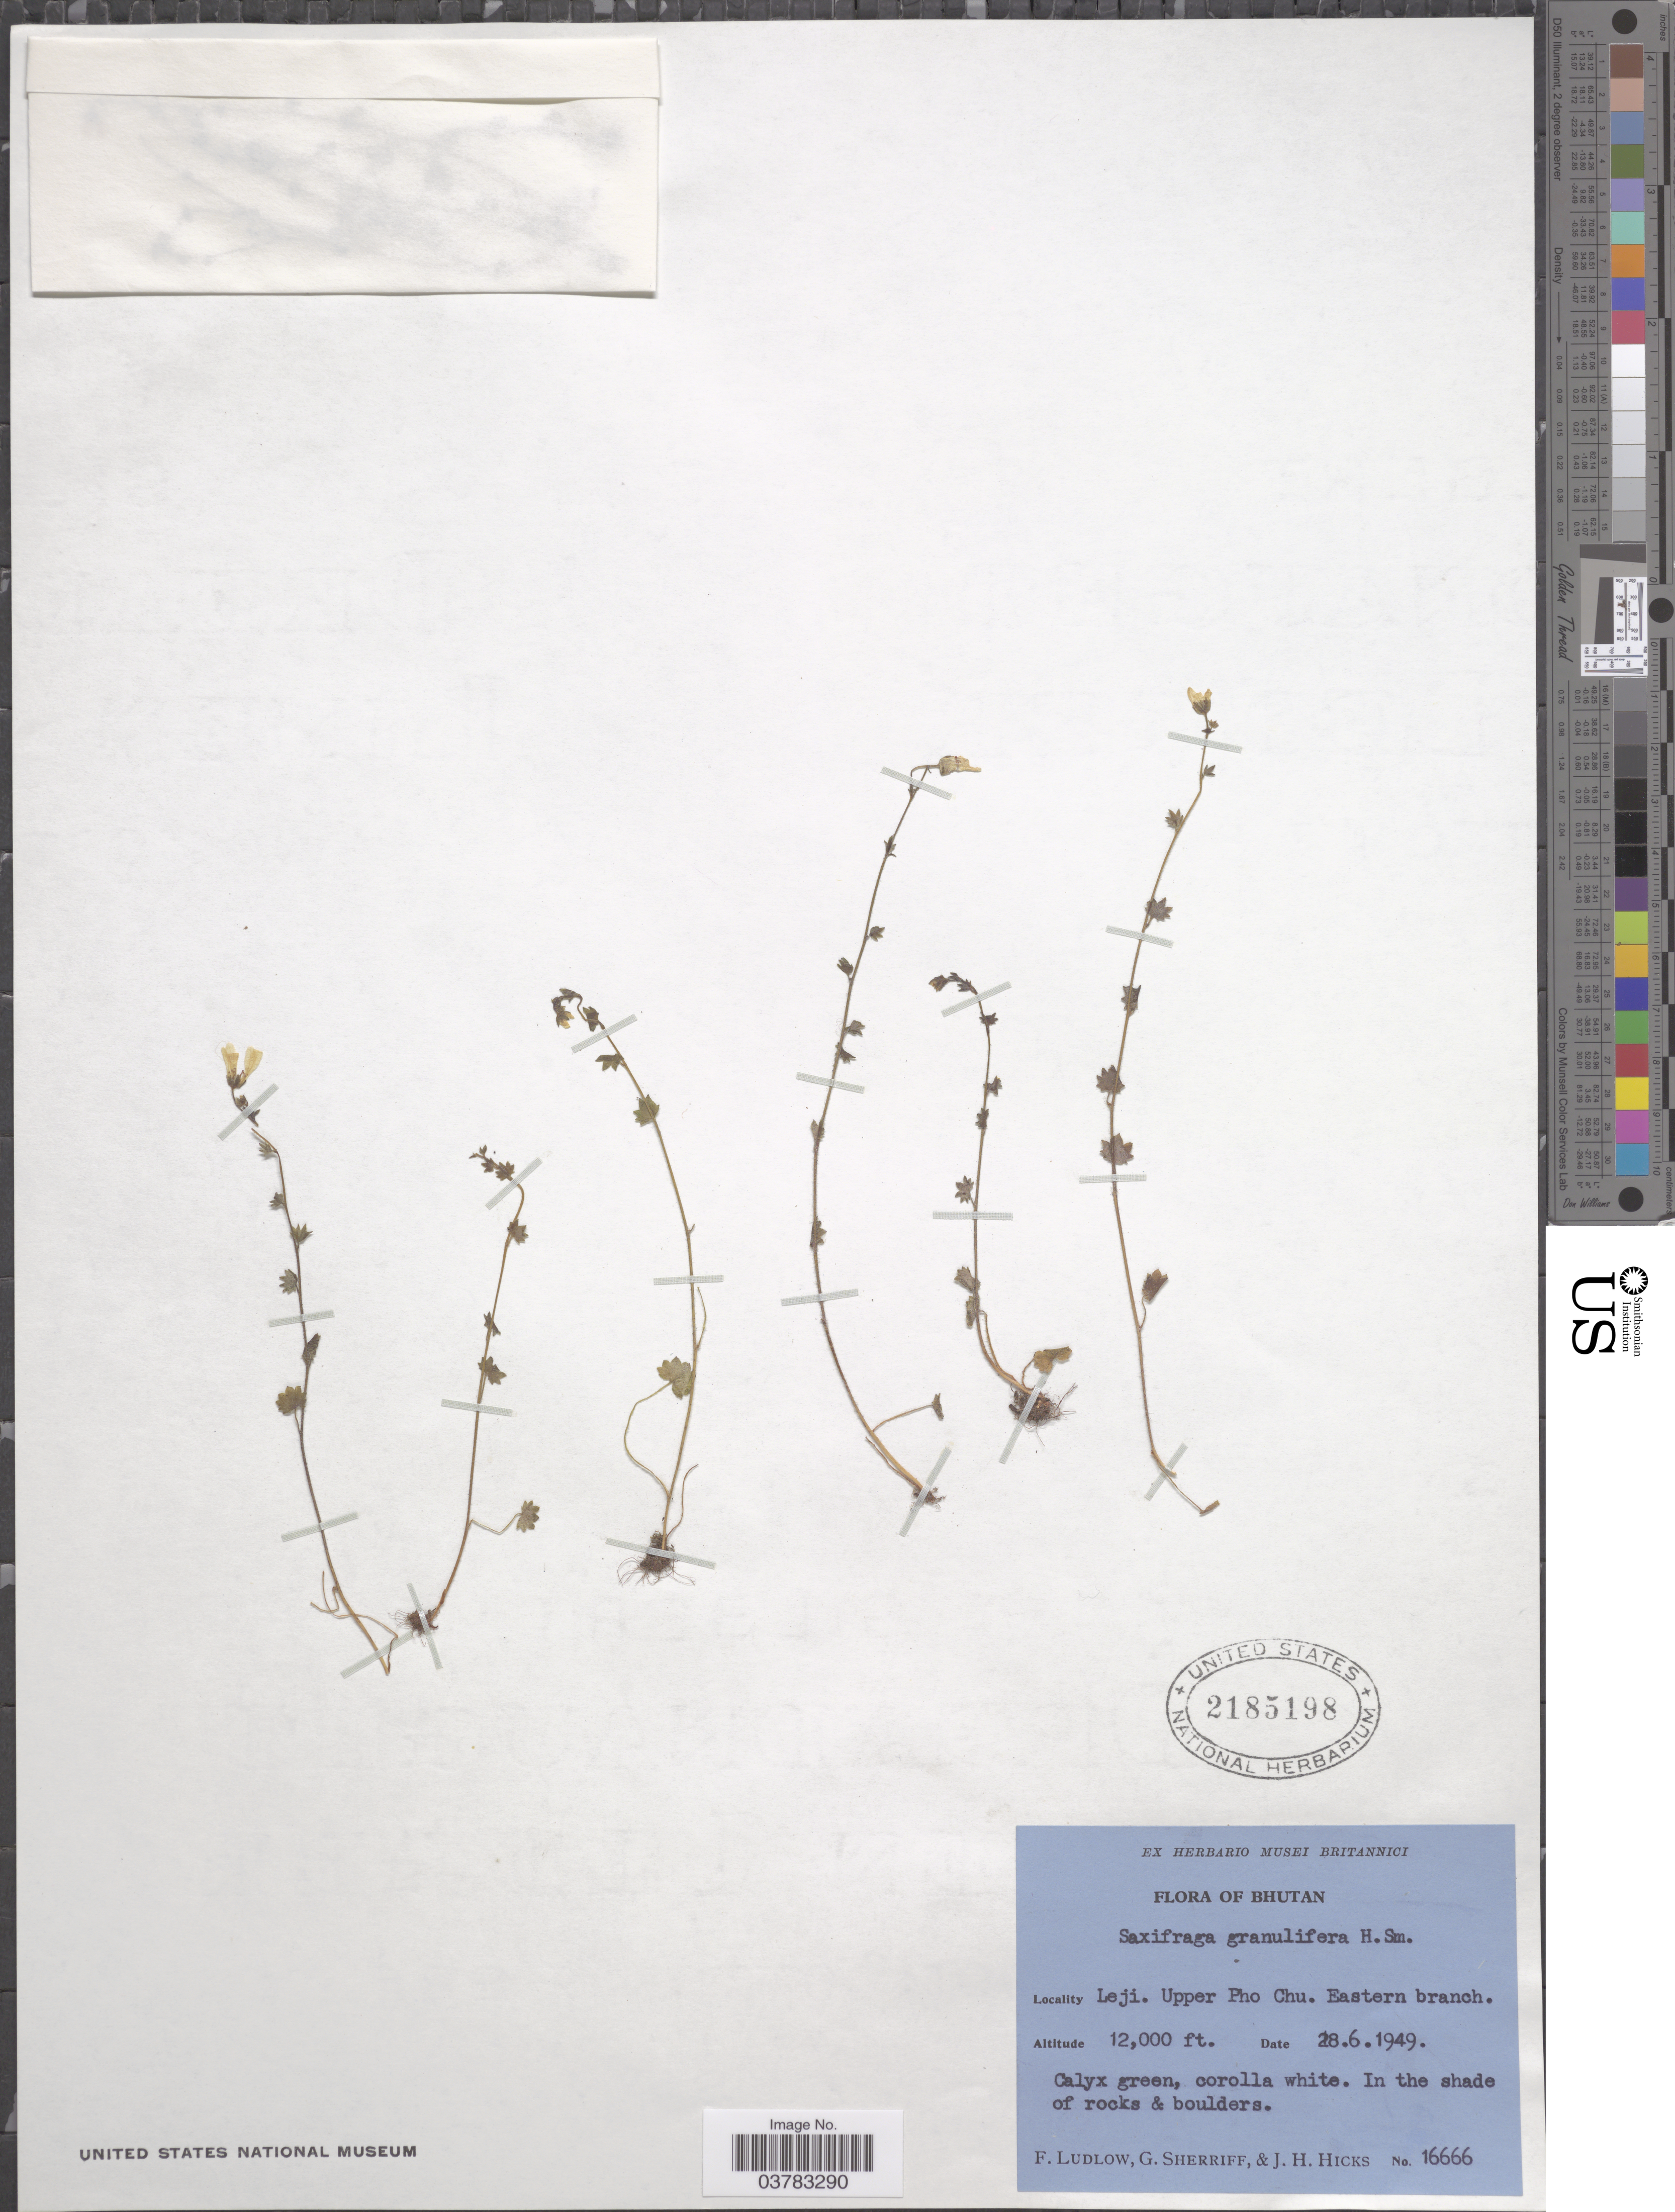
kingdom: Plantae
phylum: Tracheophyta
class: Magnoliopsida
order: Saxifragales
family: Saxifragaceae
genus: Saxifraga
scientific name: Saxifraga granulifera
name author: Harry Sm.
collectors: F. Ludlow, G. Sherriff & J. H. Hicks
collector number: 16666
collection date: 1949-06-28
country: Bhutan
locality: Leji. Upper Pho Chu. Eastern branch.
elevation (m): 3658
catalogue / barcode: US 2185198